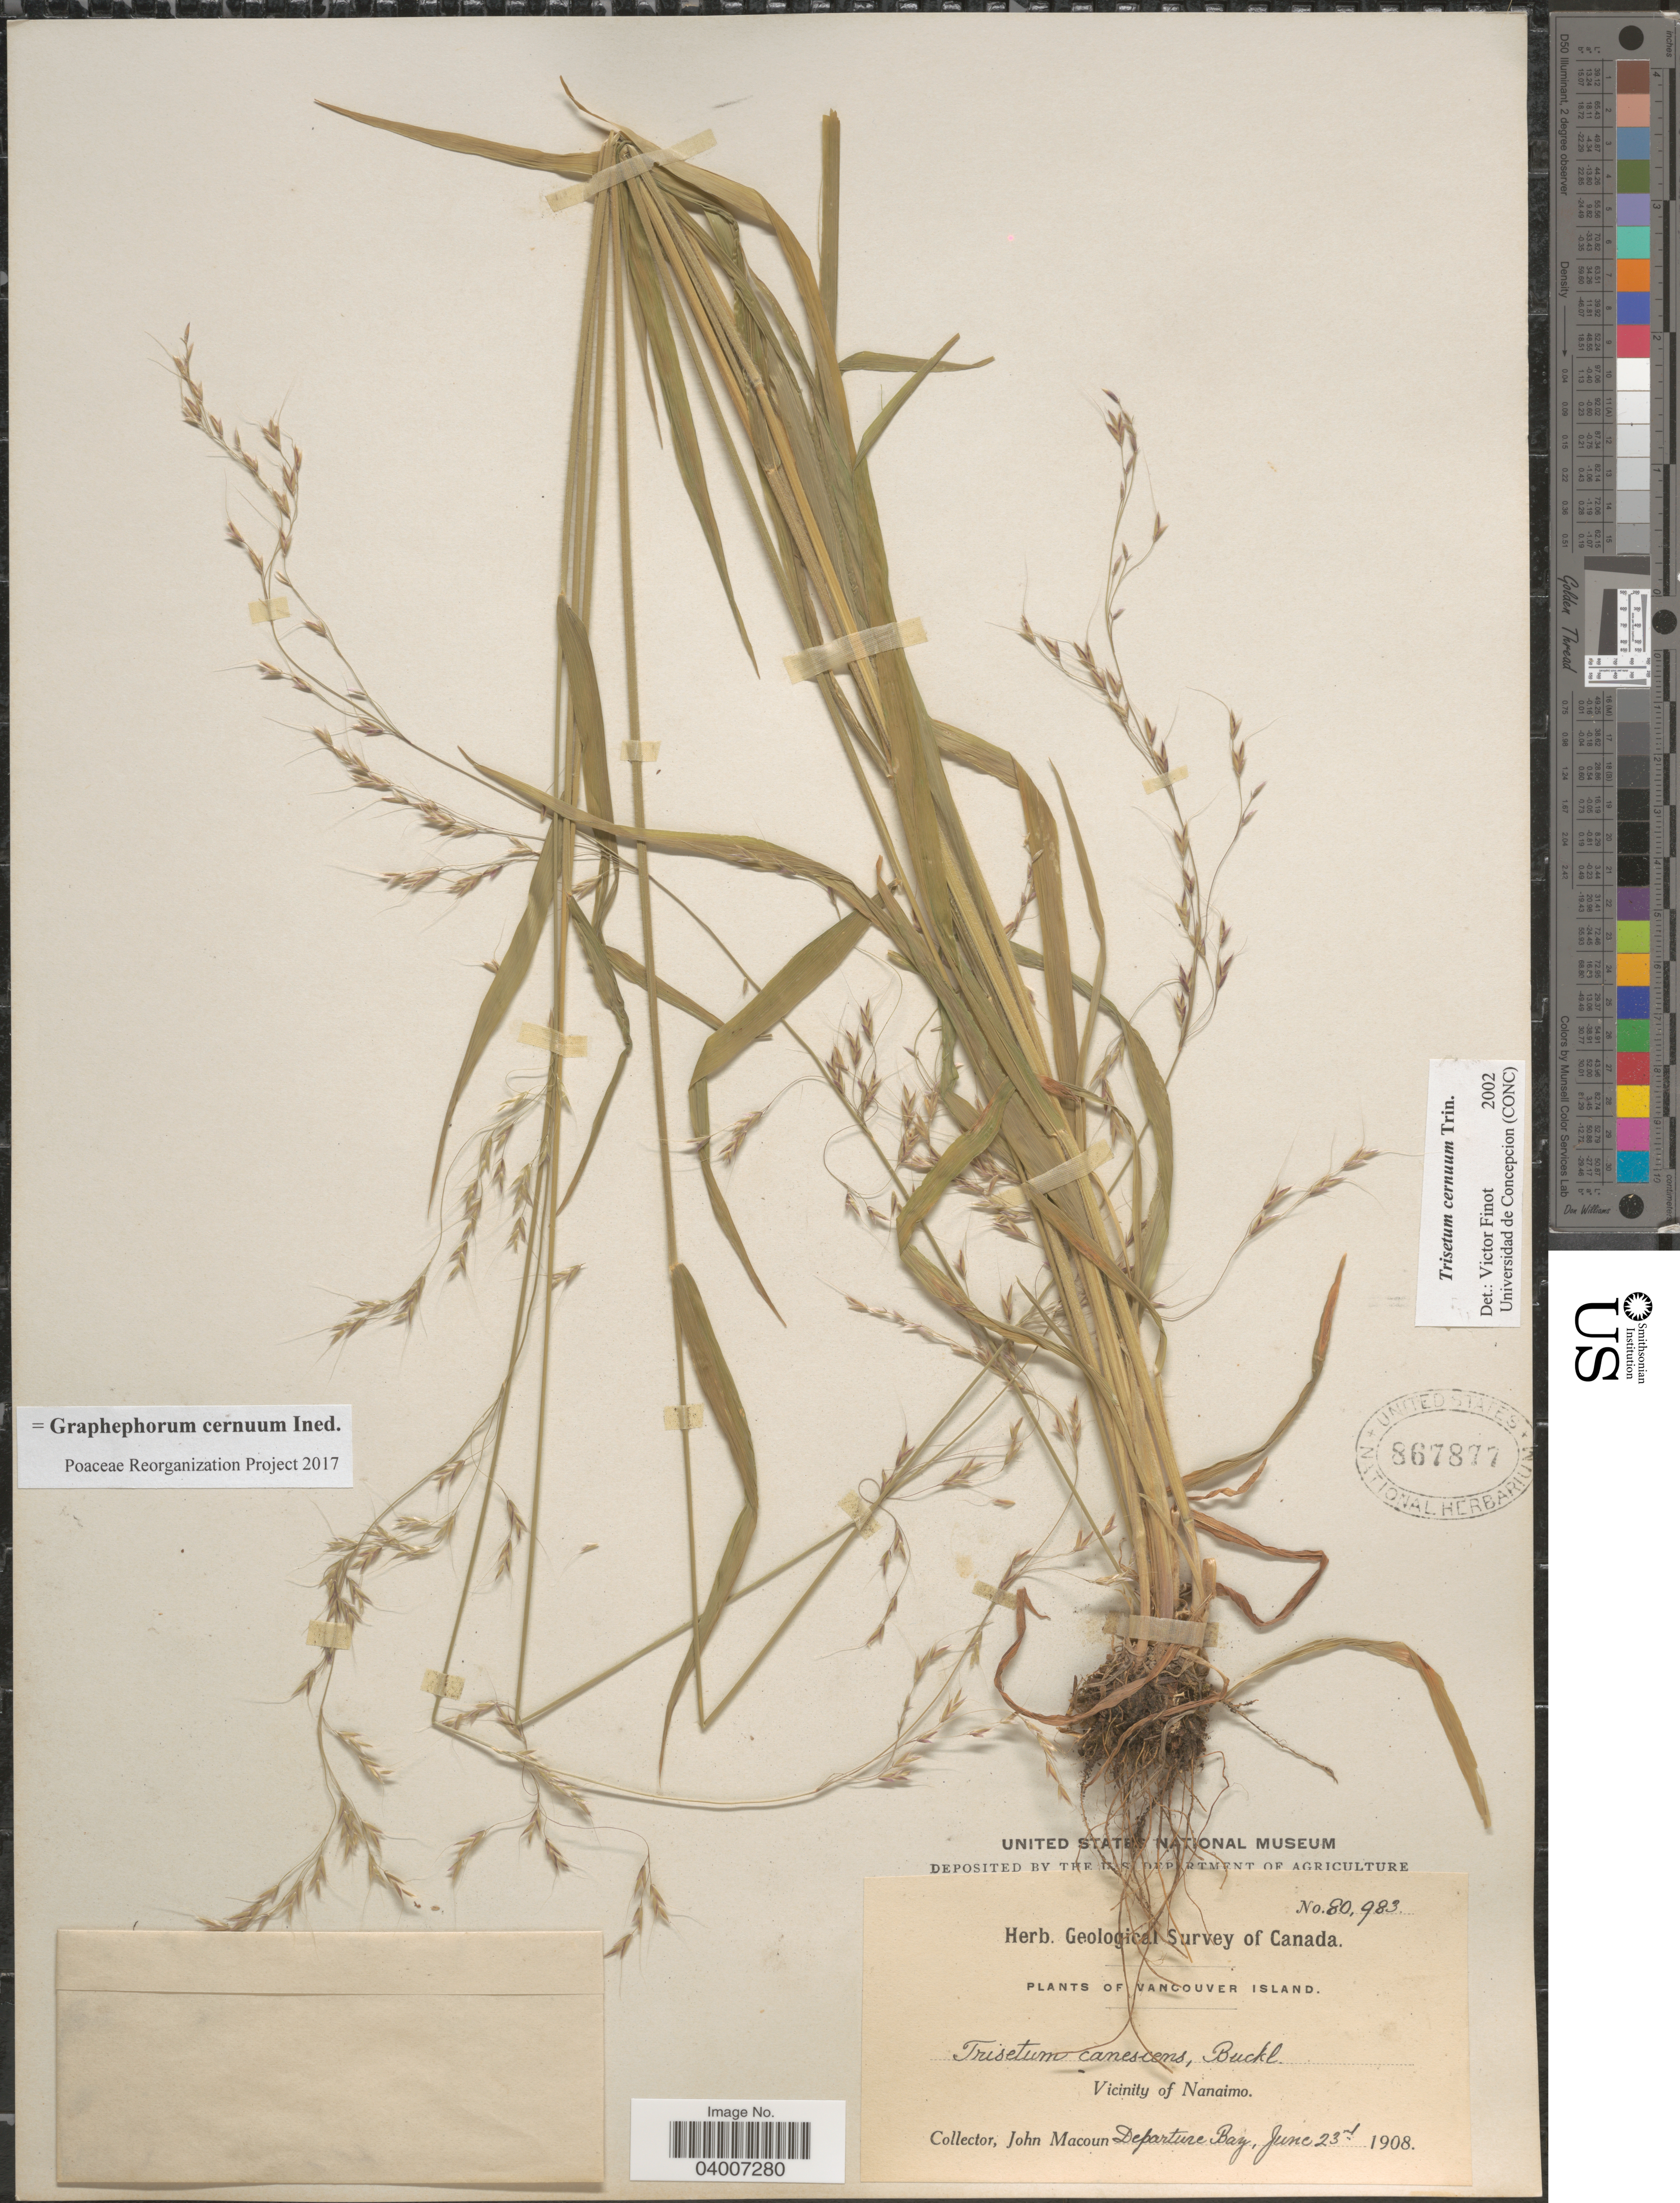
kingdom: Plantae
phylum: Tracheophyta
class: Liliopsida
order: Poales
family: Poaceae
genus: Graphephorum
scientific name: Graphephorum cernuum ined.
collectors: J. Macoun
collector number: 80983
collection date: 1908-06-23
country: Canada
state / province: British Columbia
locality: Vancouver Island. Vicinity of Nanaimo. Departure Bay.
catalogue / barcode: US 867877